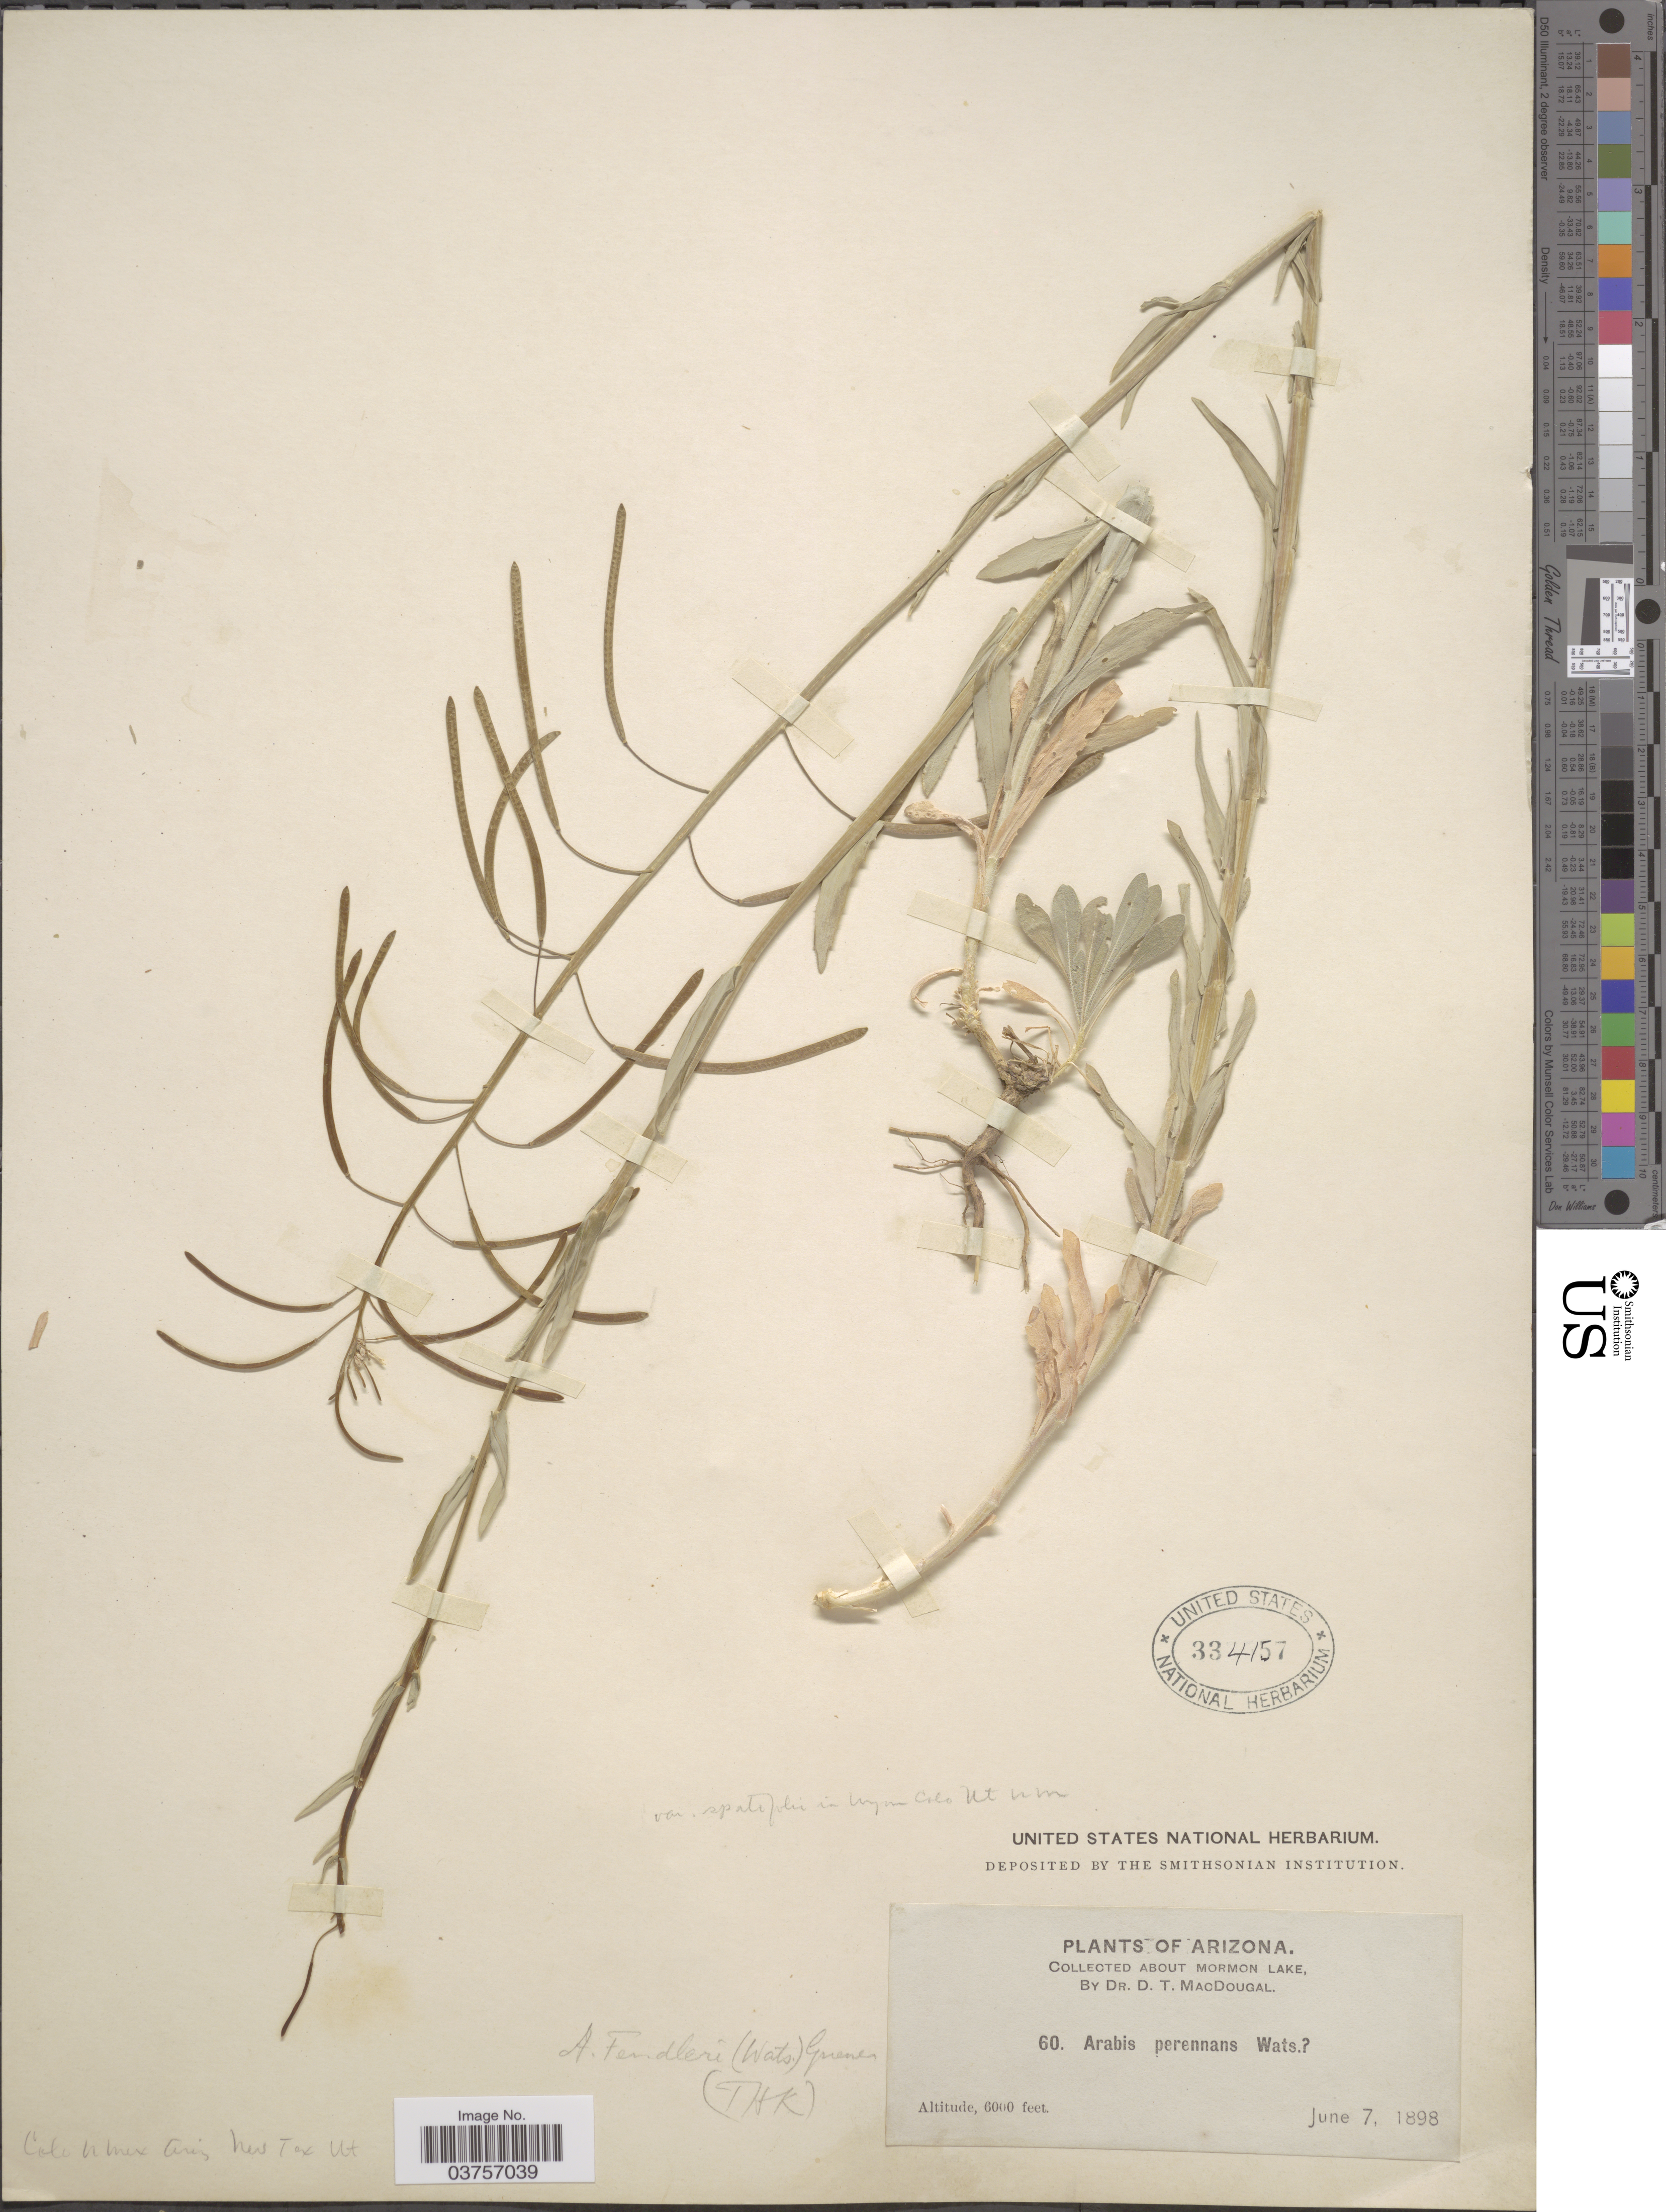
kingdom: Plantae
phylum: Tracheophyta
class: Magnoliopsida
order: Brassicales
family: Brassicaceae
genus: Arabis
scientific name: Arabis fendleri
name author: (S. Watson) Greene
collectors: D. T. MacDougal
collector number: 60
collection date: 1898-06-07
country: United States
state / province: Arizona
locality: About Mormon Lake.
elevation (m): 1829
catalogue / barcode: US 334157